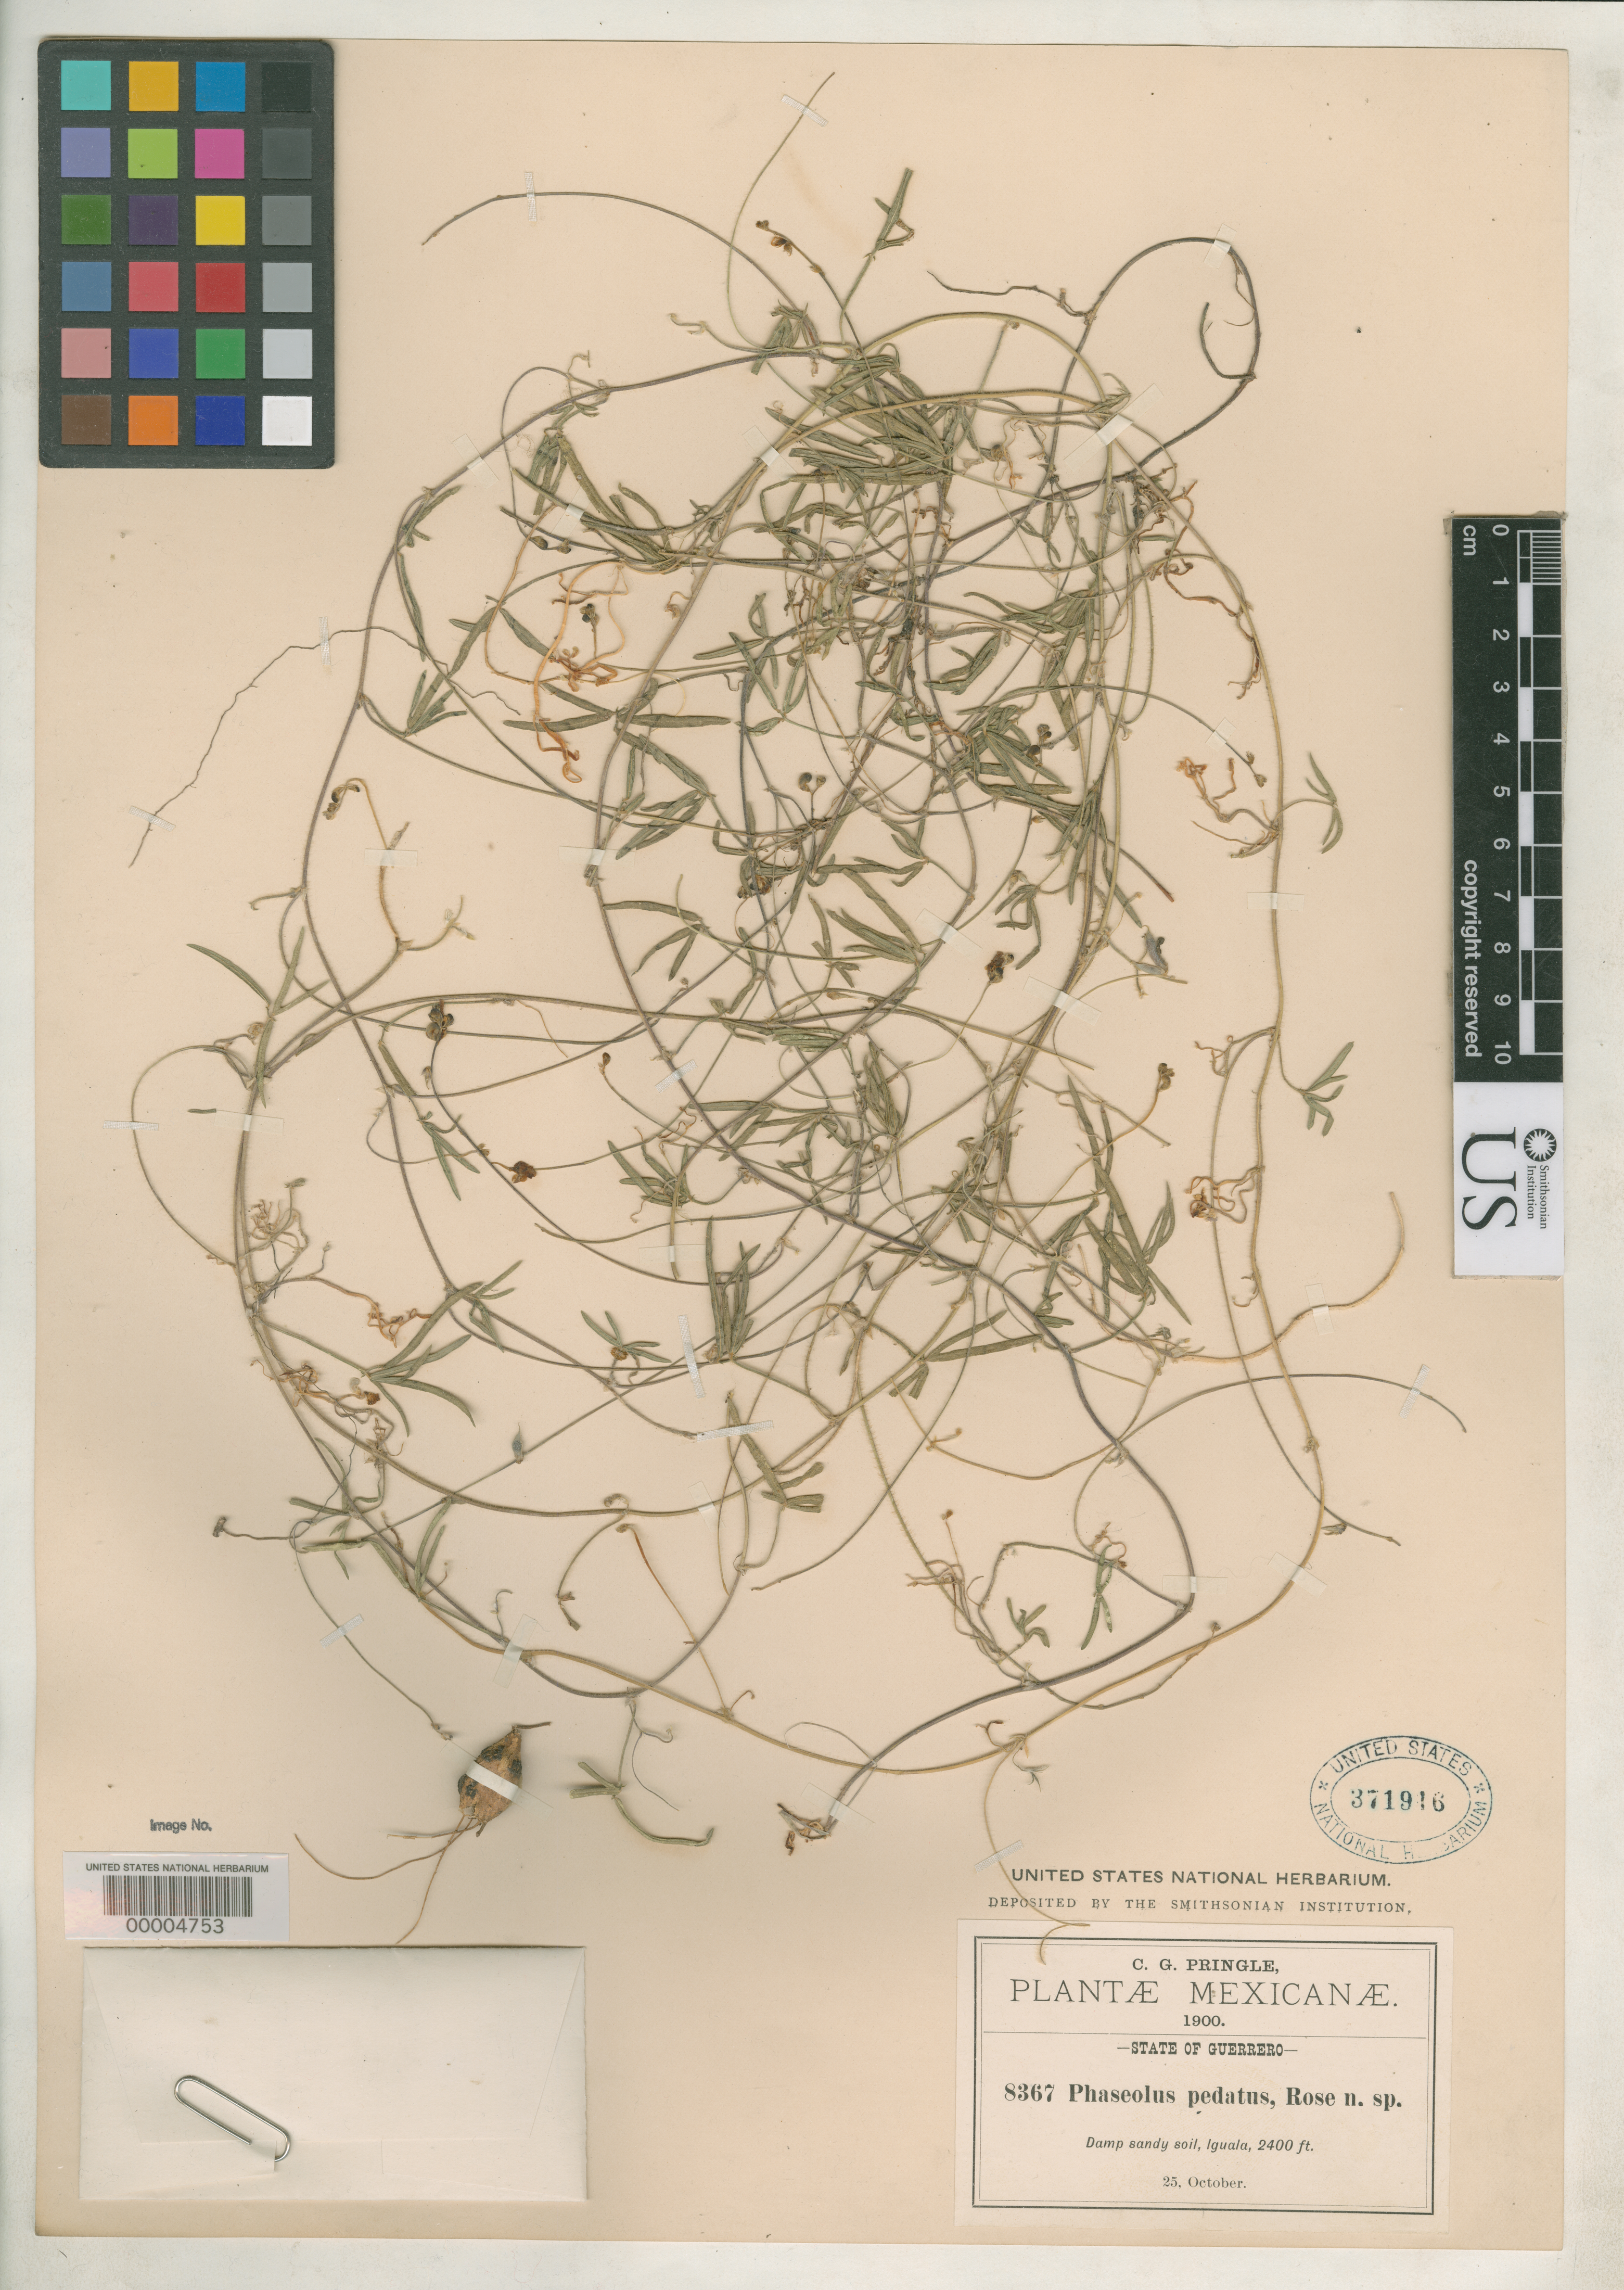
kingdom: Plantae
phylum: Tracheophyta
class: Magnoliopsida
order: Fabales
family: Fabaceae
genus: Phaseolus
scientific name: Phaseolus pedatus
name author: Rose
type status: Holotype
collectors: C. G. Pringle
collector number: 8367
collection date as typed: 25 Oct 1900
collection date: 1900-10-25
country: Mexico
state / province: Guerrero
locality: Iguala.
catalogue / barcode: US 371916